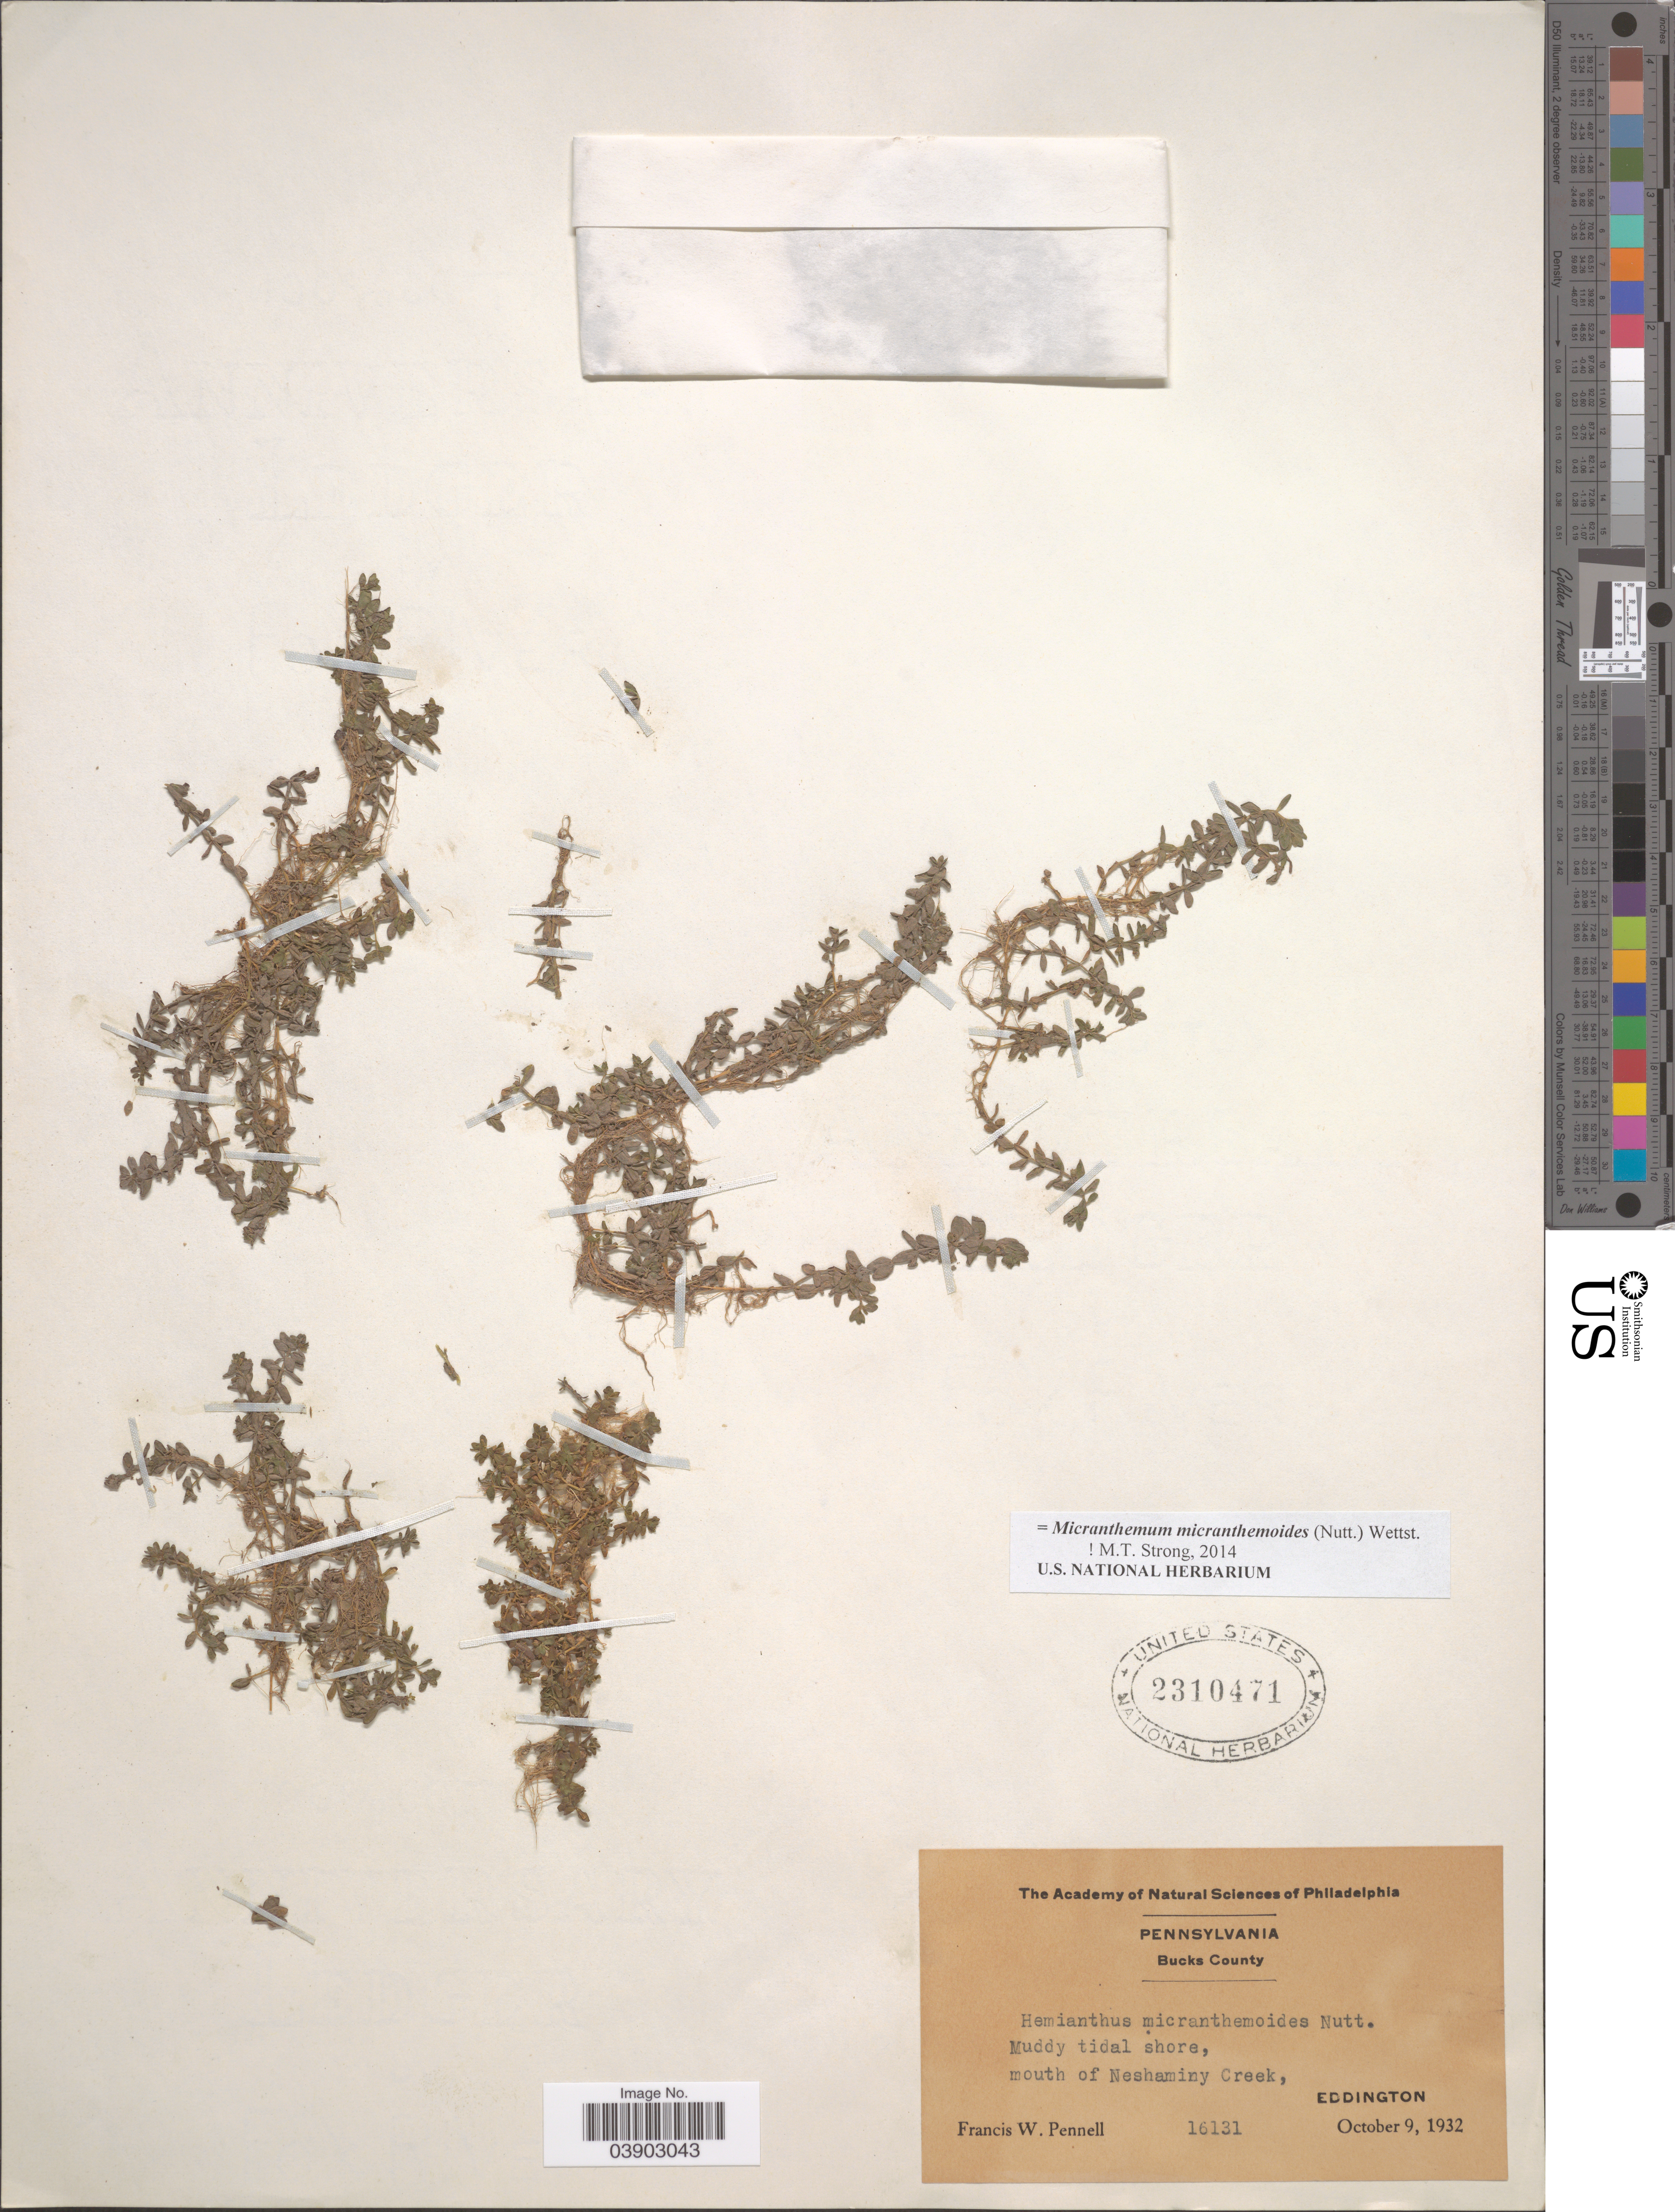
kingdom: Plantae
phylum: Tracheophyta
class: Magnoliopsida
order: Lamiales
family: Linderniaceae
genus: Micranthemum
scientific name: Micranthemum micranthemoides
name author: Nutt.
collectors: F. W. Pennell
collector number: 16131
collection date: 1932-10-09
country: United States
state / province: Pennsylvania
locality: Bucks County. Mouth of Neshaminy Creek, Eddington.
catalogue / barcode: US 2310471